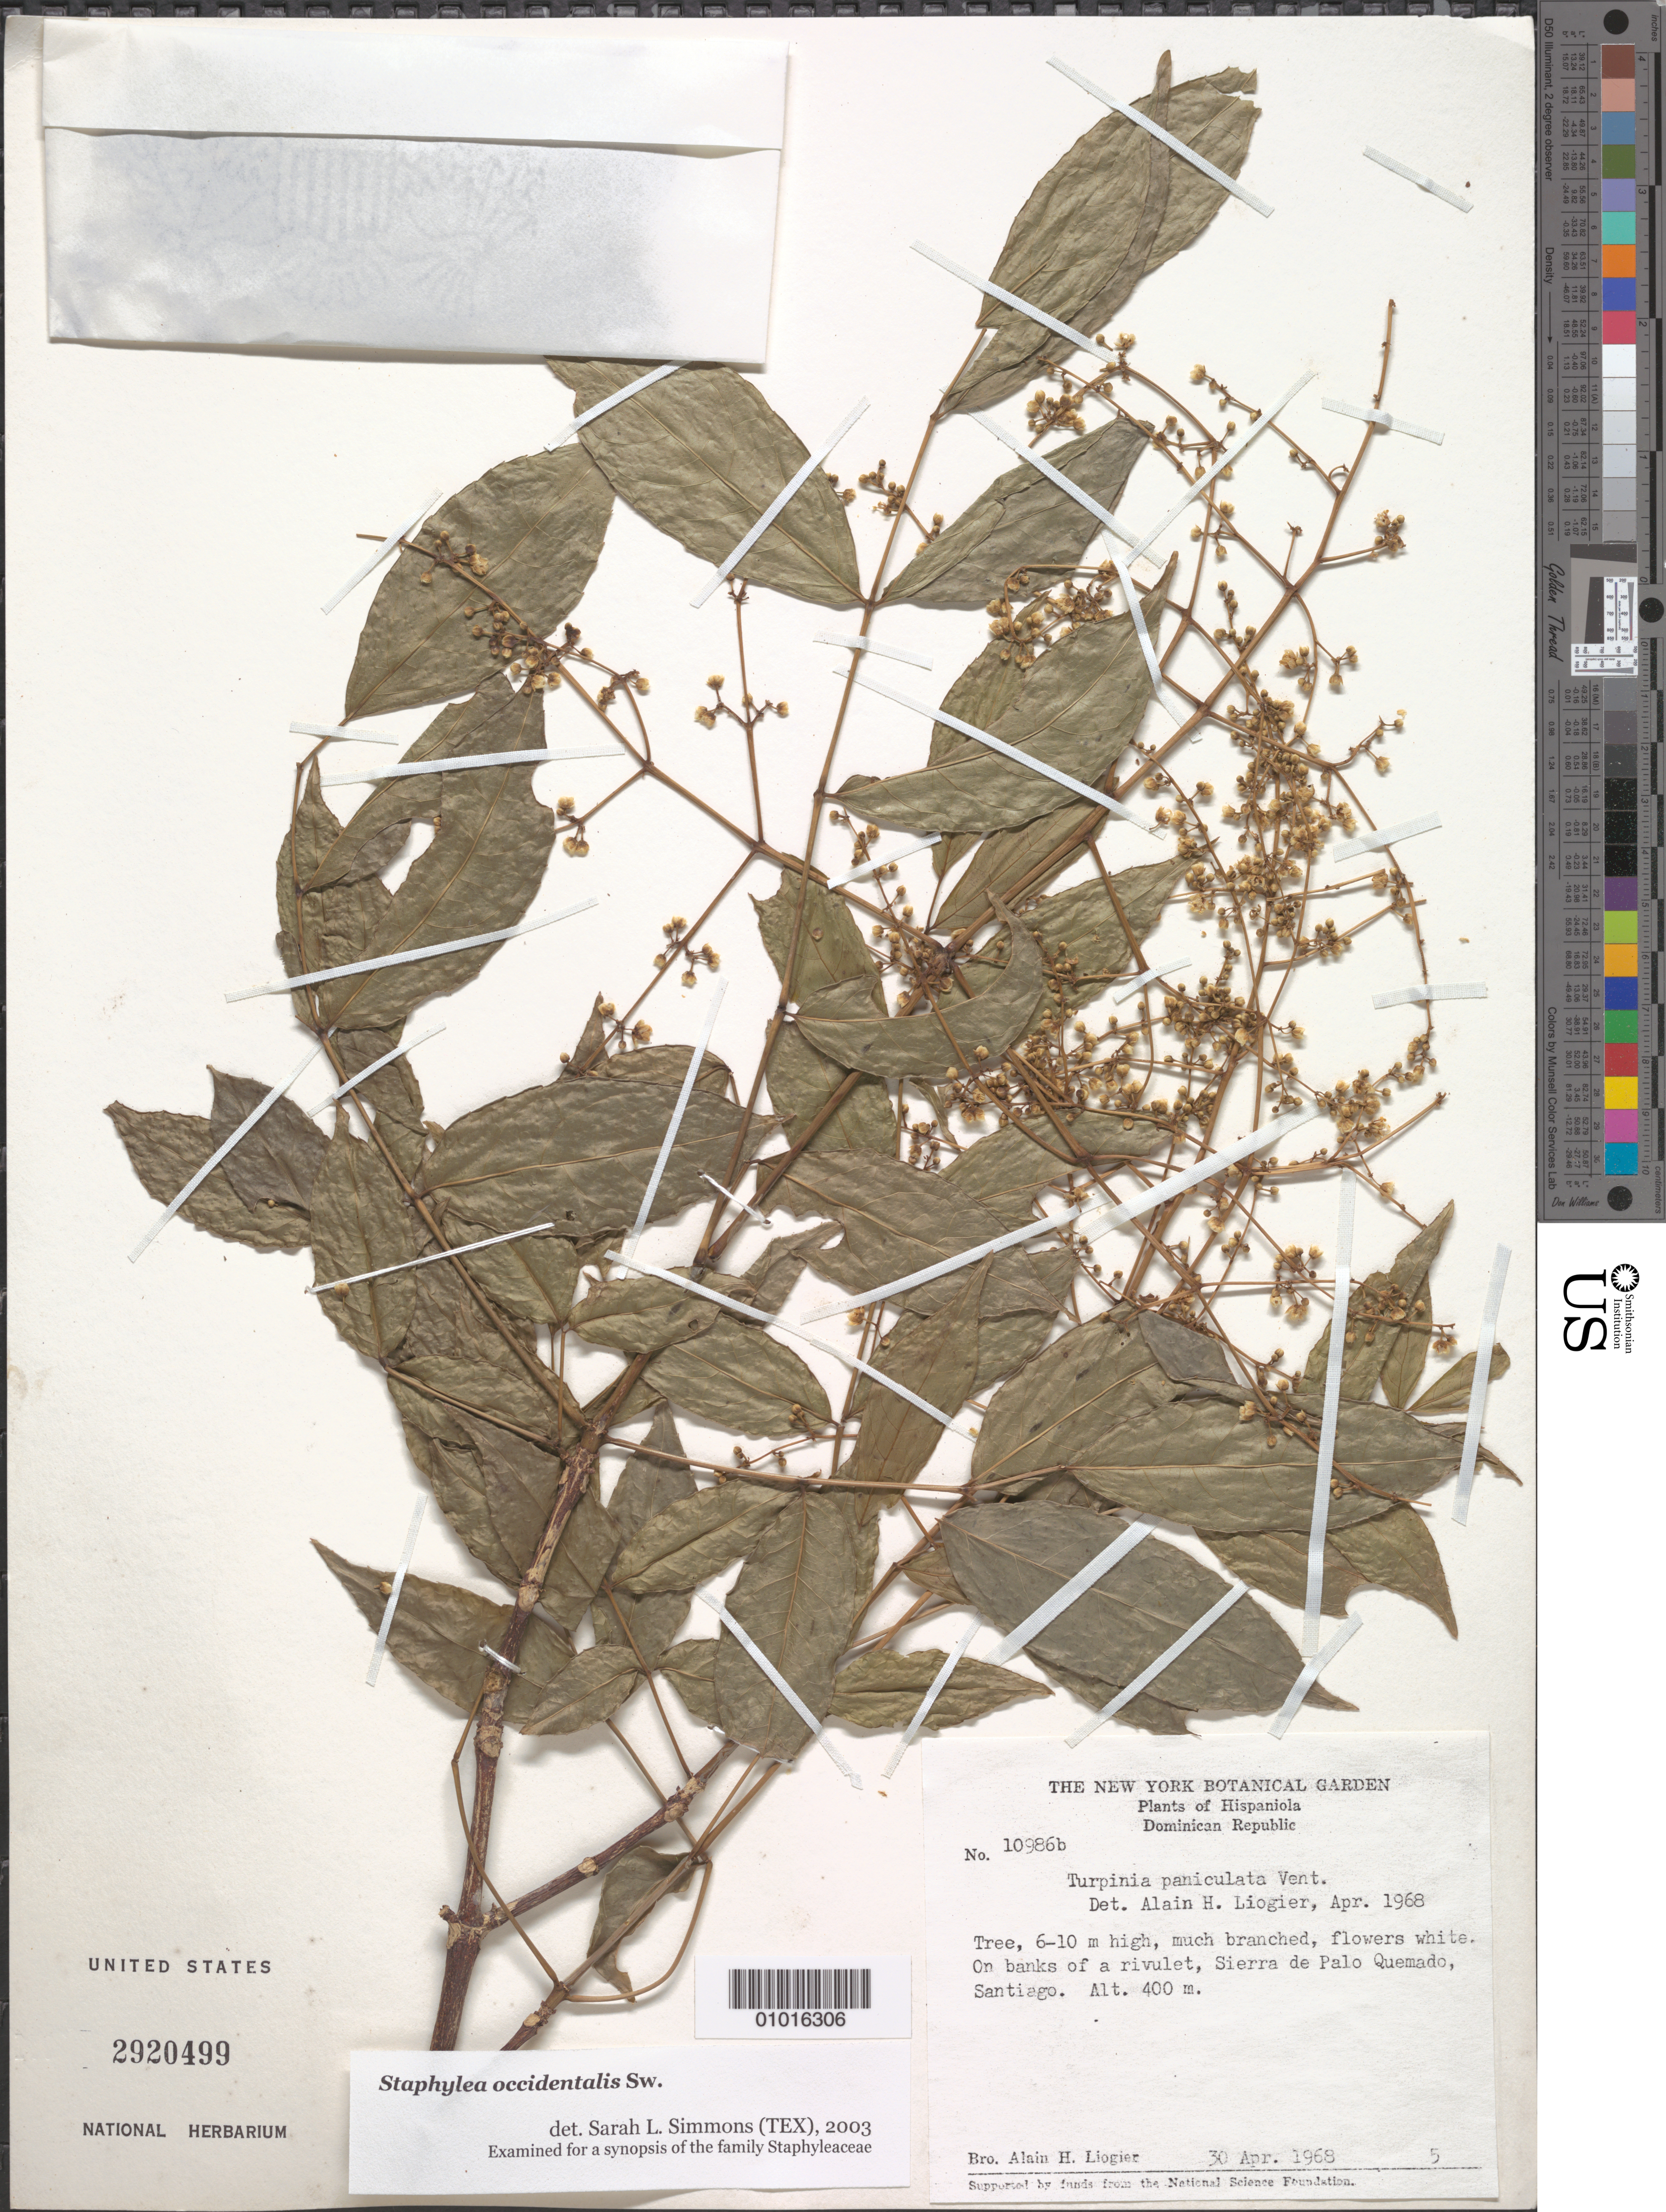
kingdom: Plantae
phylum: Tracheophyta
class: Magnoliopsida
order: Crossosomatales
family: Staphyleaceae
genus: Staphylea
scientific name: Staphylea occidentalis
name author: Sw.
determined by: Simmons, S. L.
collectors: A. H. Liogier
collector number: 10986 b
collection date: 1968-04-30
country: Dominican Republic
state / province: Santiago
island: Hispaniola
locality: Sierra de Palo Quemado, Santiago.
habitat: On banks of a rivulet.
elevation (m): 400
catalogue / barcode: US 2920499